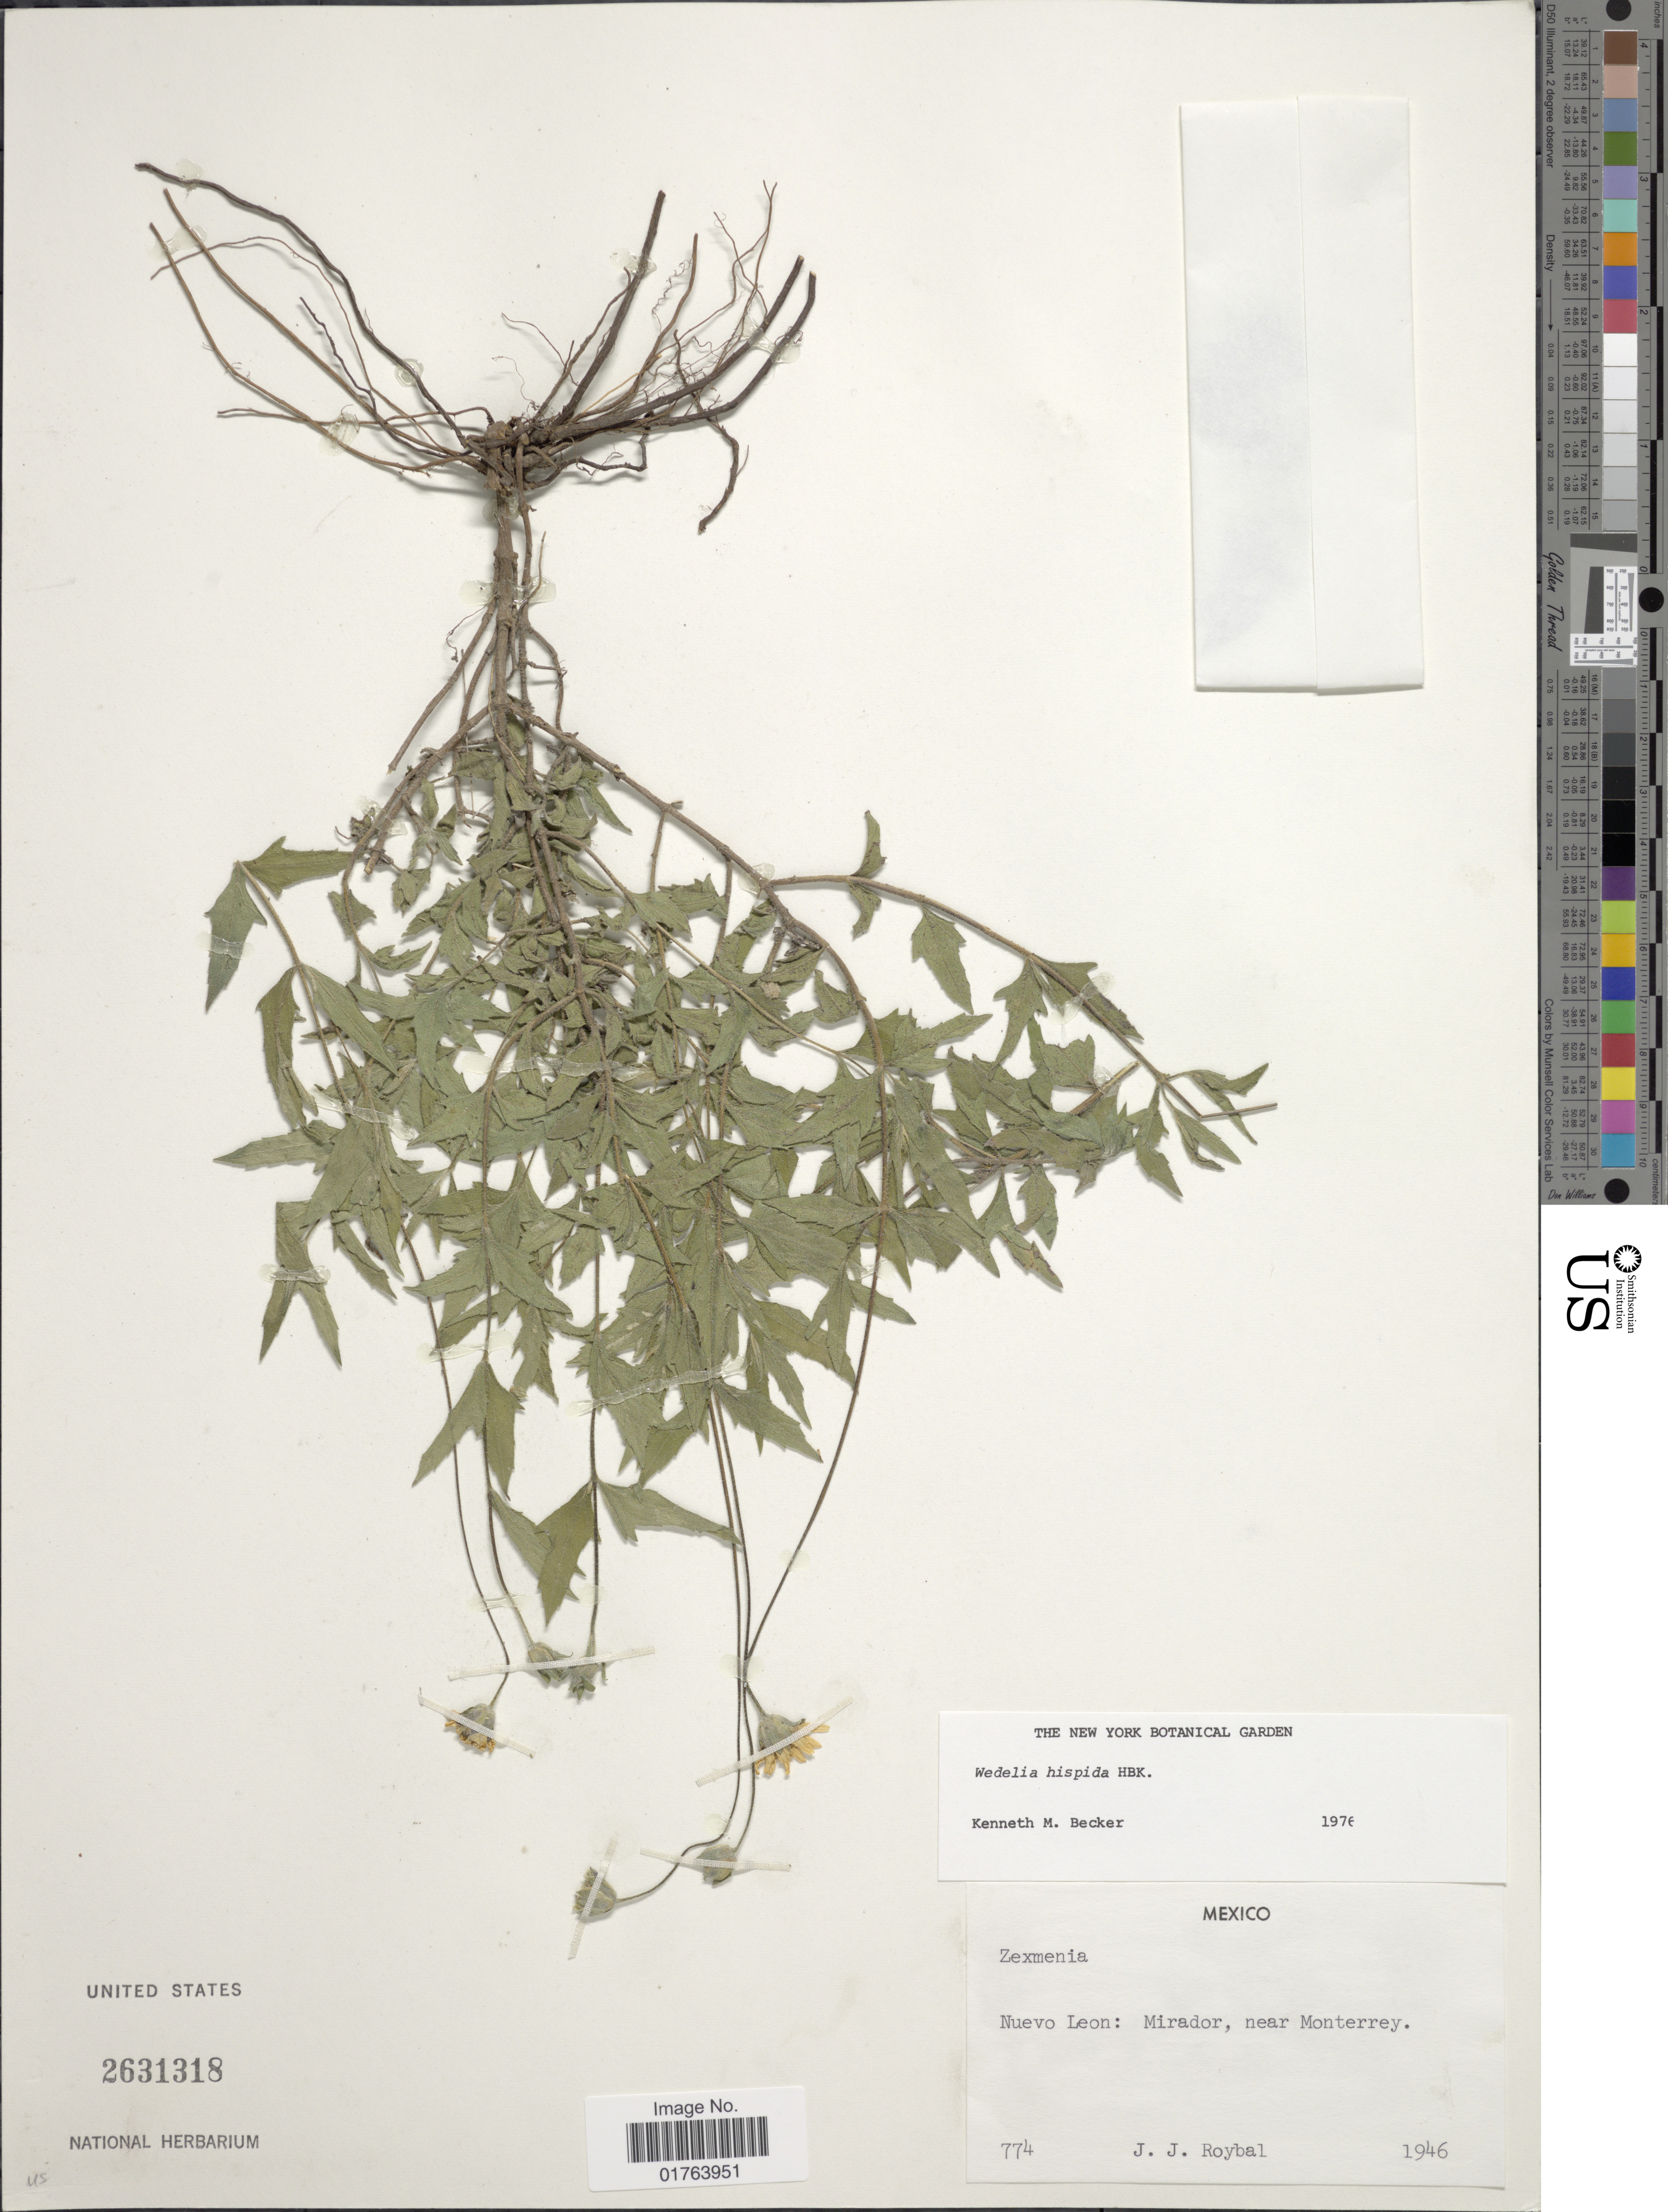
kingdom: Plantae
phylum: Tracheophyta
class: Magnoliopsida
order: Asterales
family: Asteraceae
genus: Wedelia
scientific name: Wedelia acapulcensis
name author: Kunth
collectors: J. J. Roybal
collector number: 774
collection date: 1946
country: Mexico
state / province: Nuevo León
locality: Mirador, near Monterrey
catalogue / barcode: US 2631318